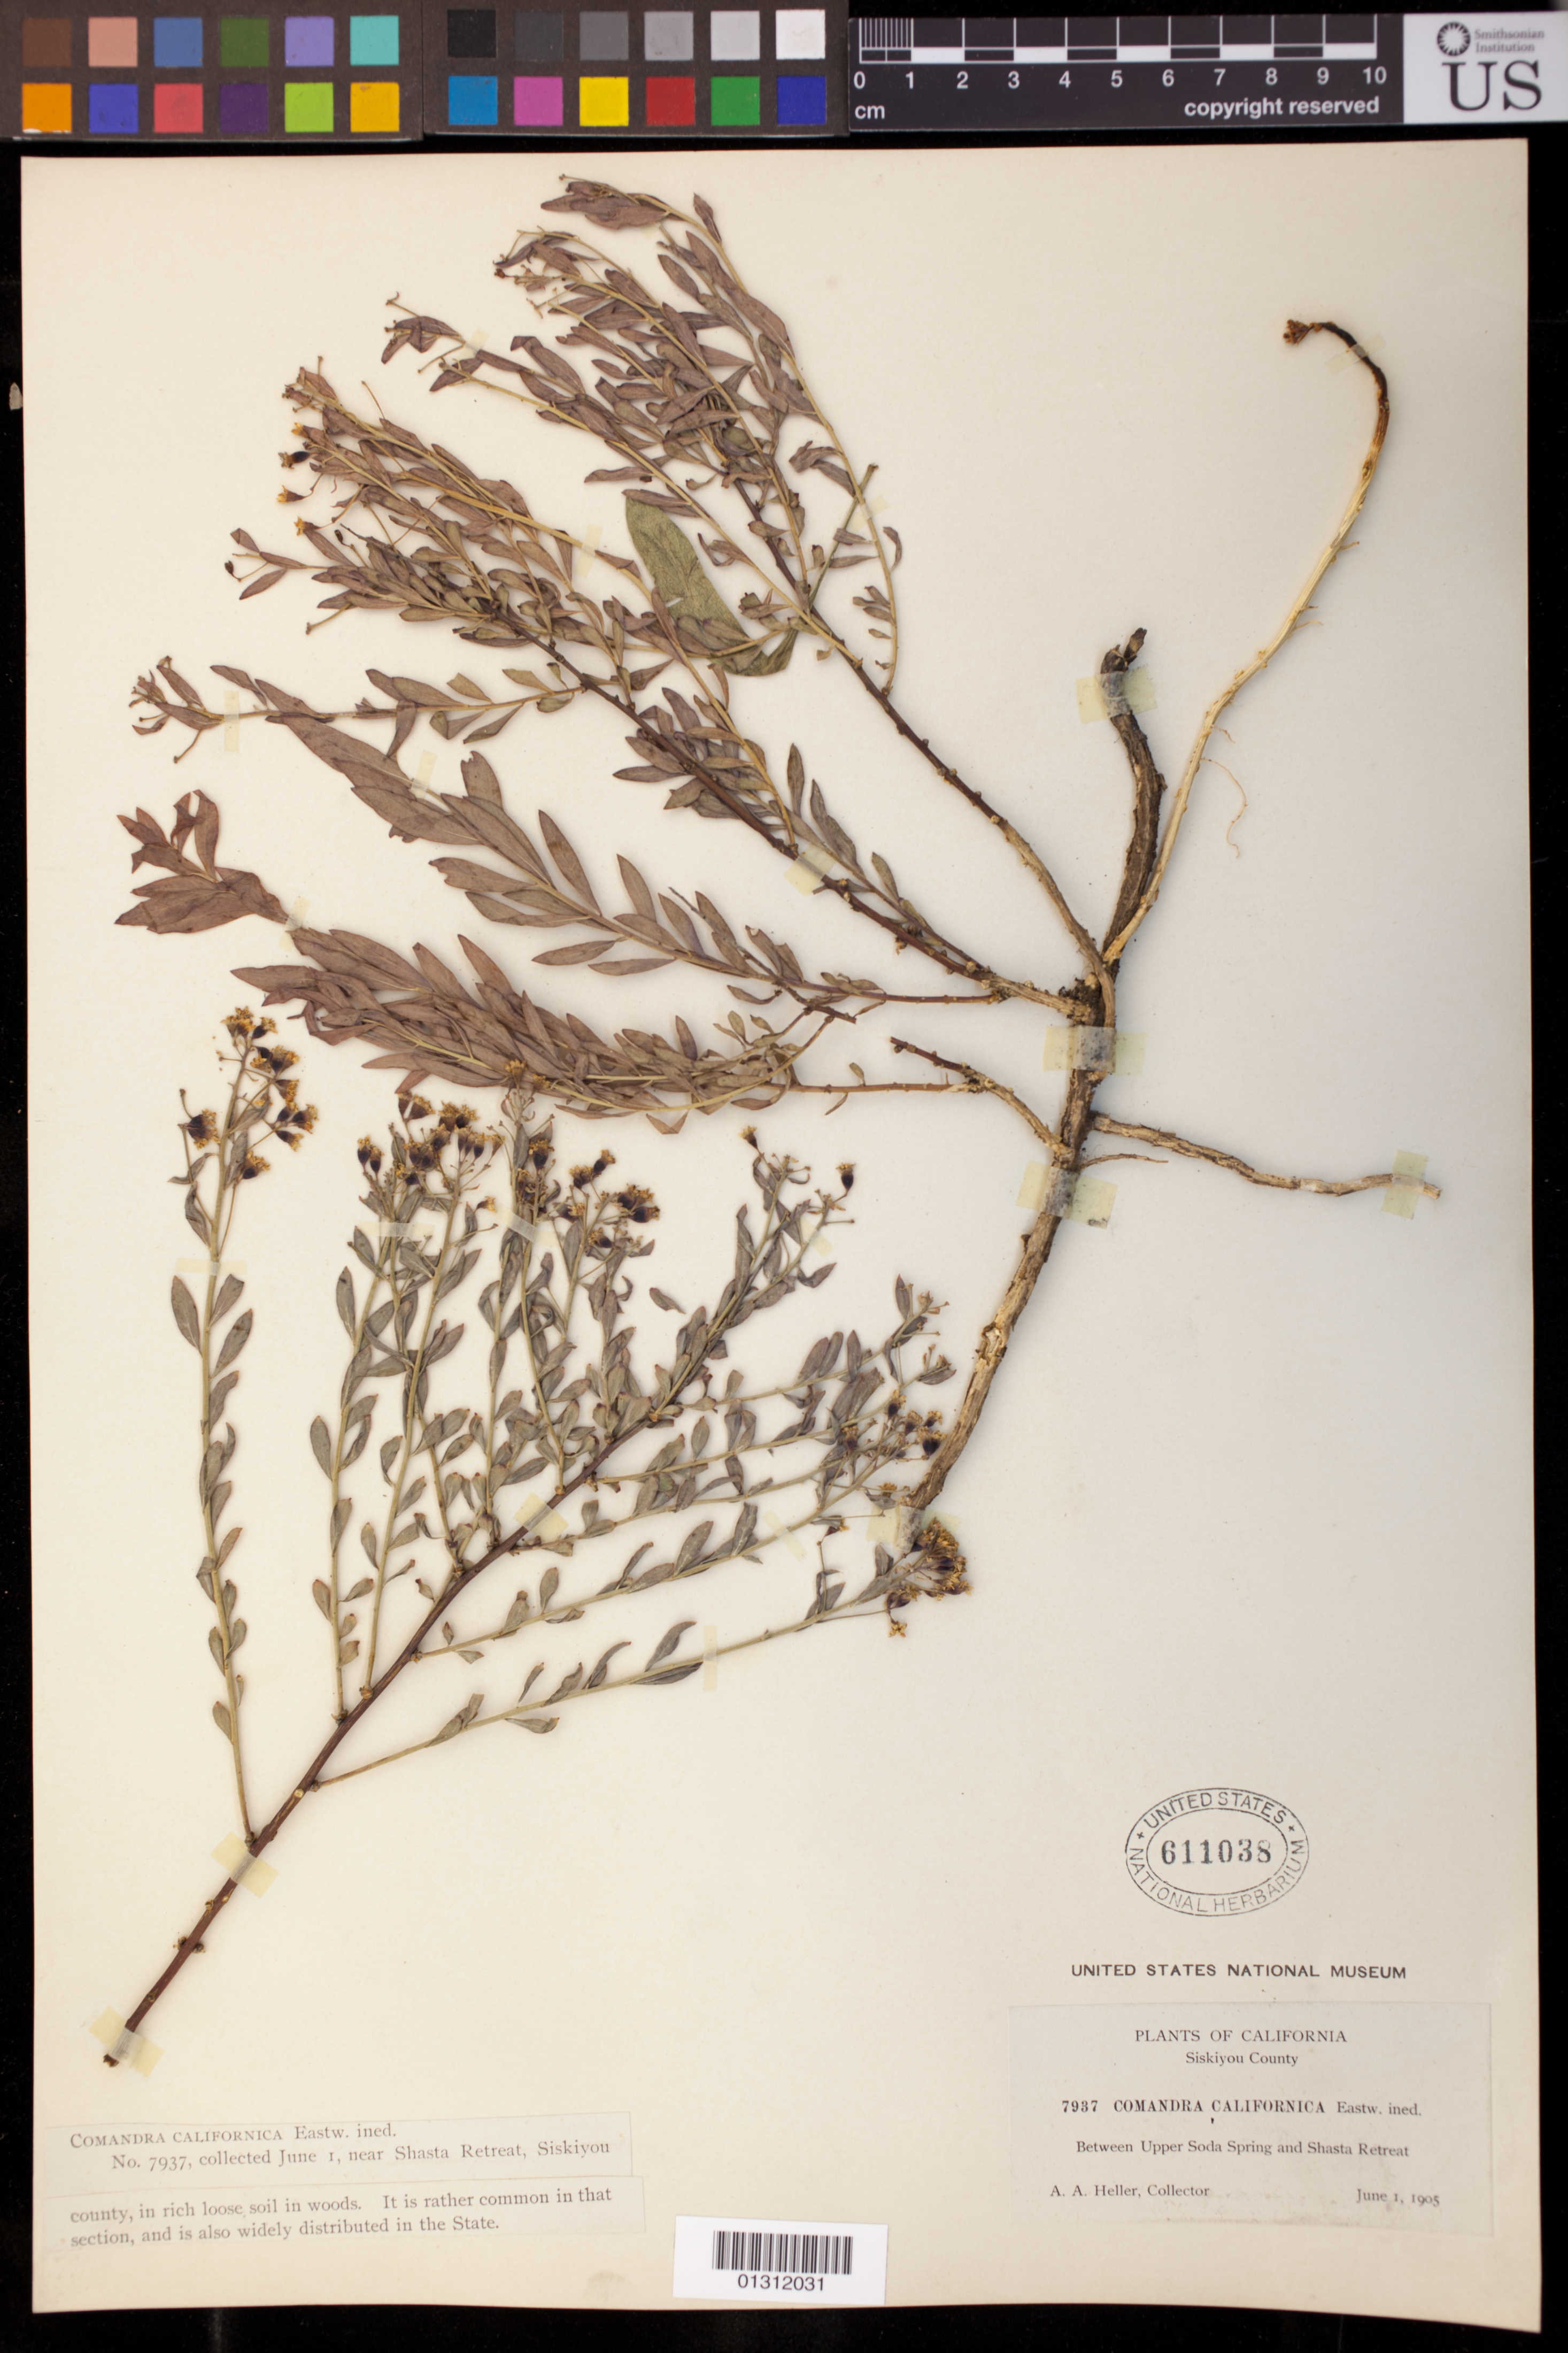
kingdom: Plantae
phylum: Tracheophyta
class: Magnoliopsida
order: Santalales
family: Comandraceae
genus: Comandra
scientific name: Comandra pallida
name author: A. DC.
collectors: A. A. Heller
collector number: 7937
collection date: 1905-06-01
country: United States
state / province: California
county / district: Siskiyou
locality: Between Upper Soda Spring and Shasta Retreat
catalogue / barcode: US 611038